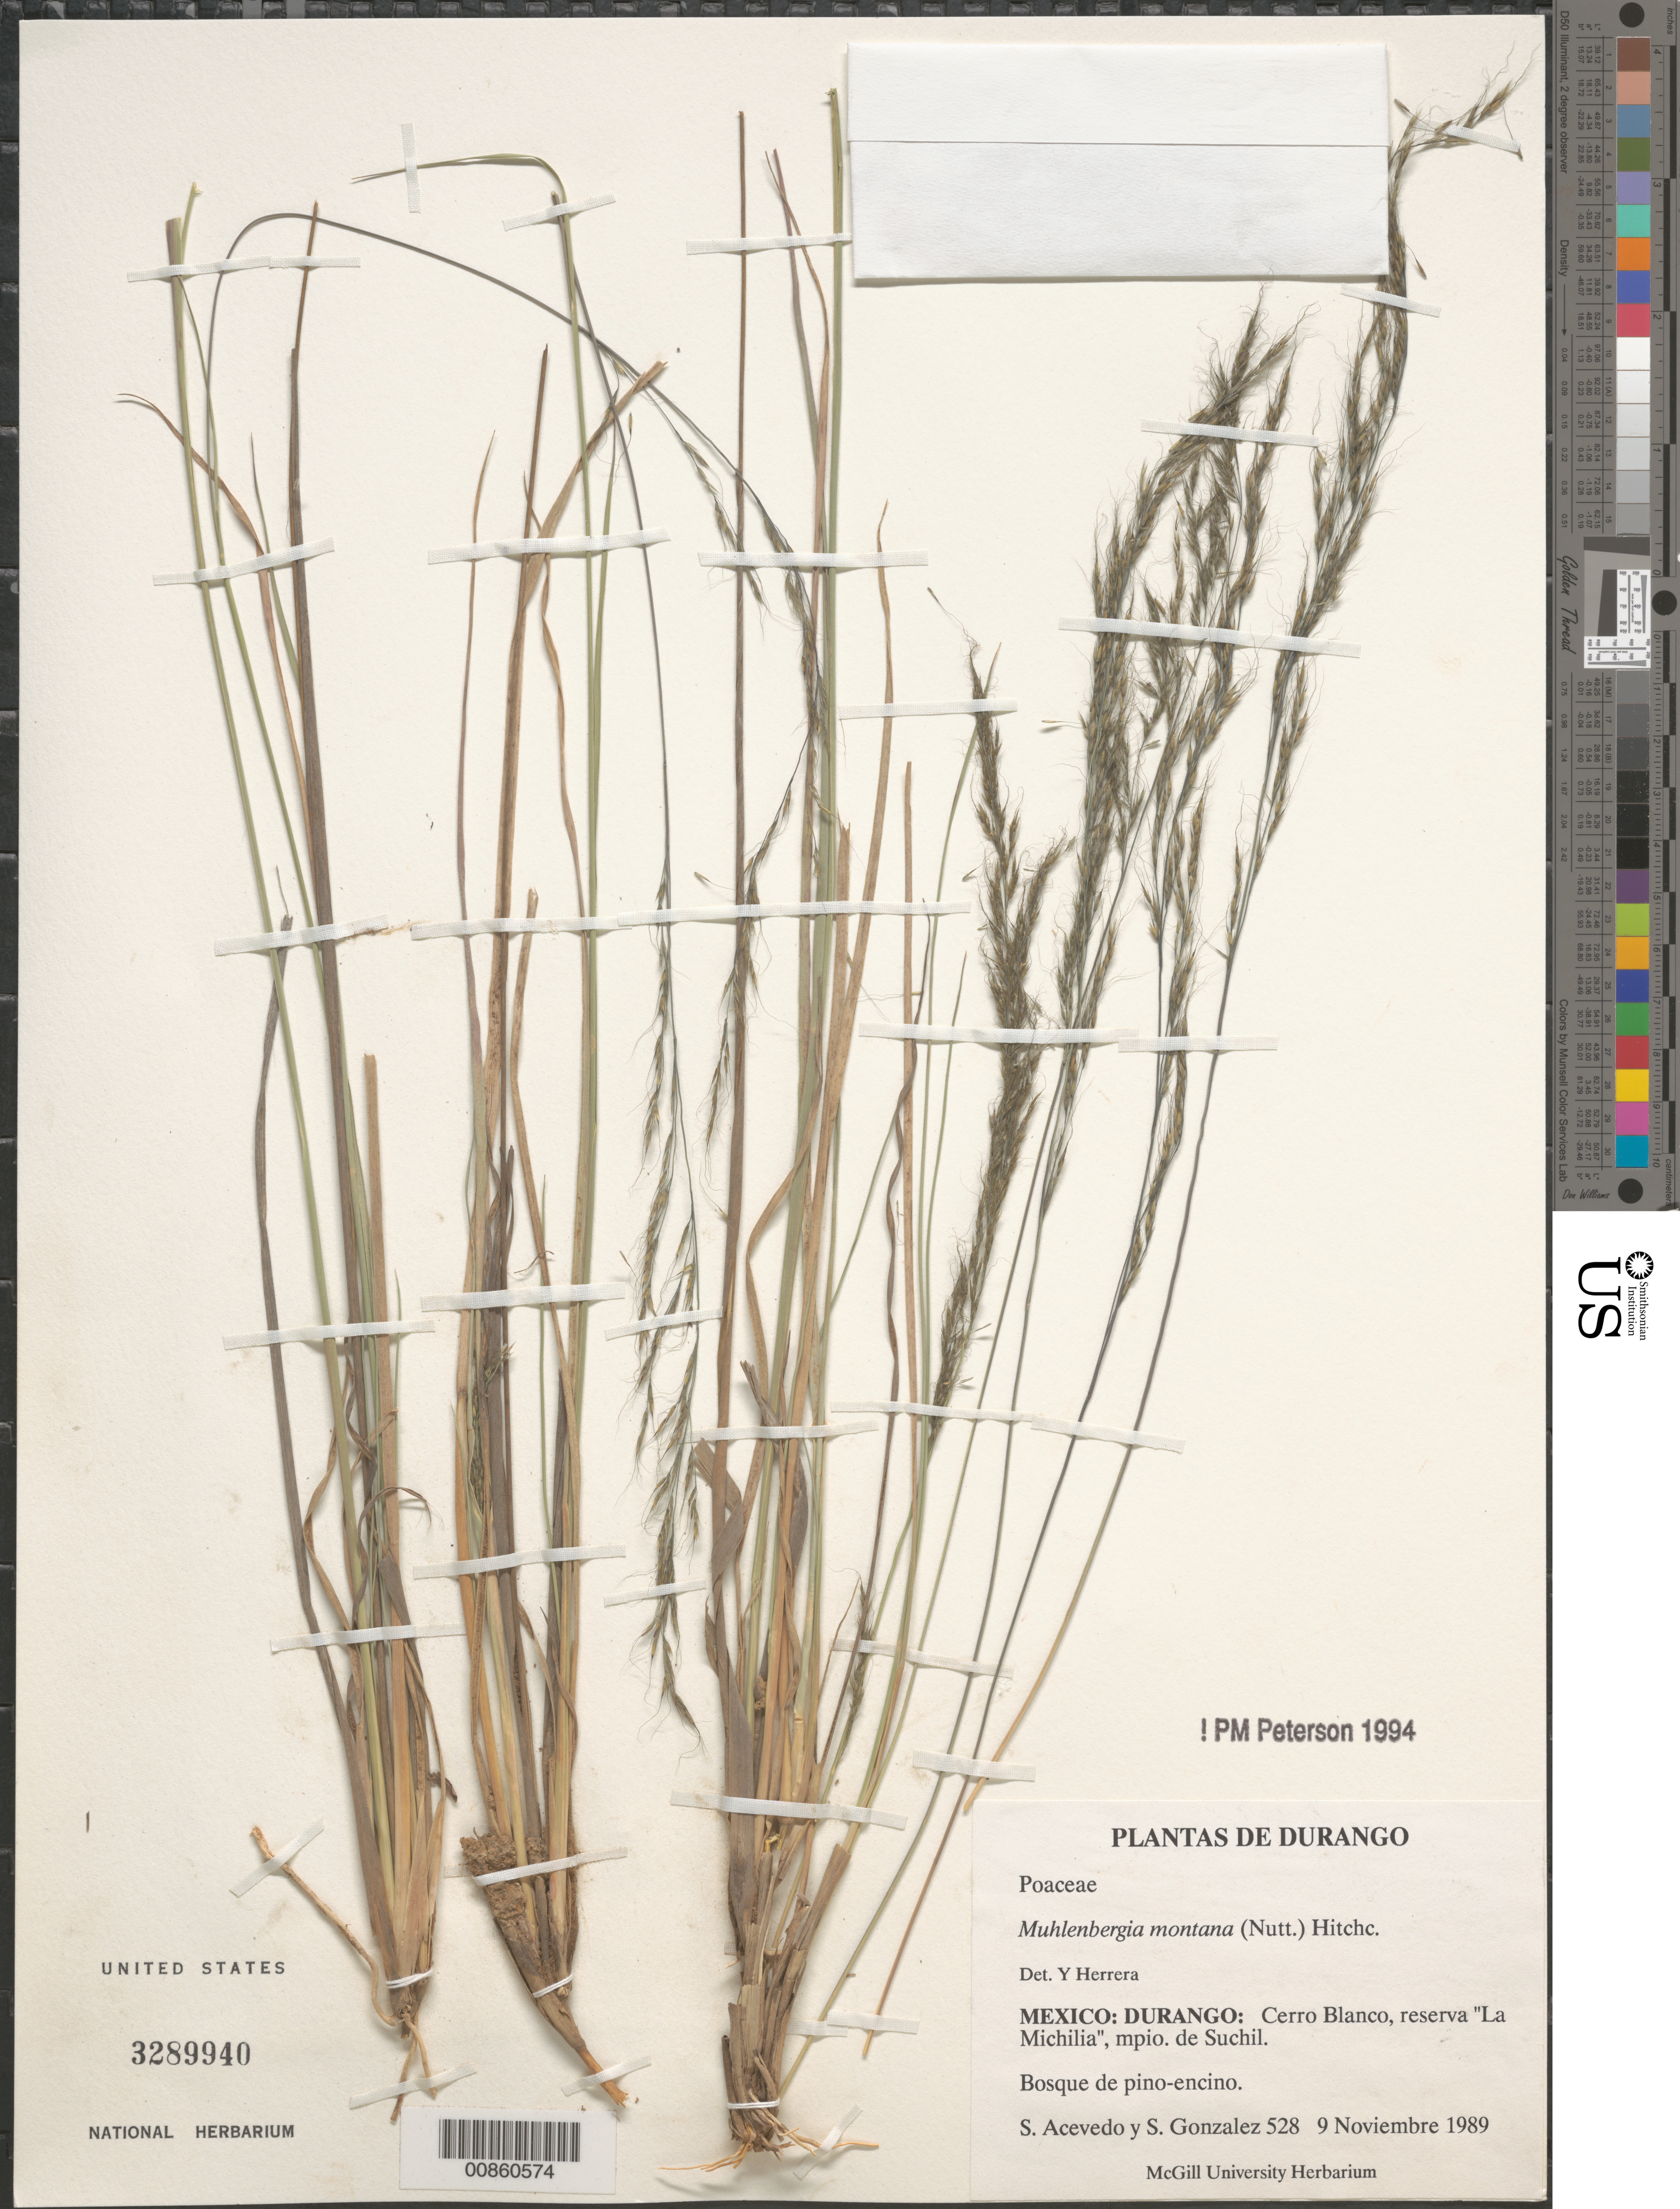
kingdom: Plantae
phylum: Tracheophyta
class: Liliopsida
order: Poales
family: Poaceae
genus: Muhlenbergia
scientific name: Muhlenbergia montana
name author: (Nutt.) Hitchc.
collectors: S. Acevedo & S. Gonzalez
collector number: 528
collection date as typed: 09 Nov 1989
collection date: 1989-11-09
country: Mexico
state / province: Durango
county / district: Súchil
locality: Cerro Blanco, Reserva La Michilia, mpio. Suchil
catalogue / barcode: US 3289940